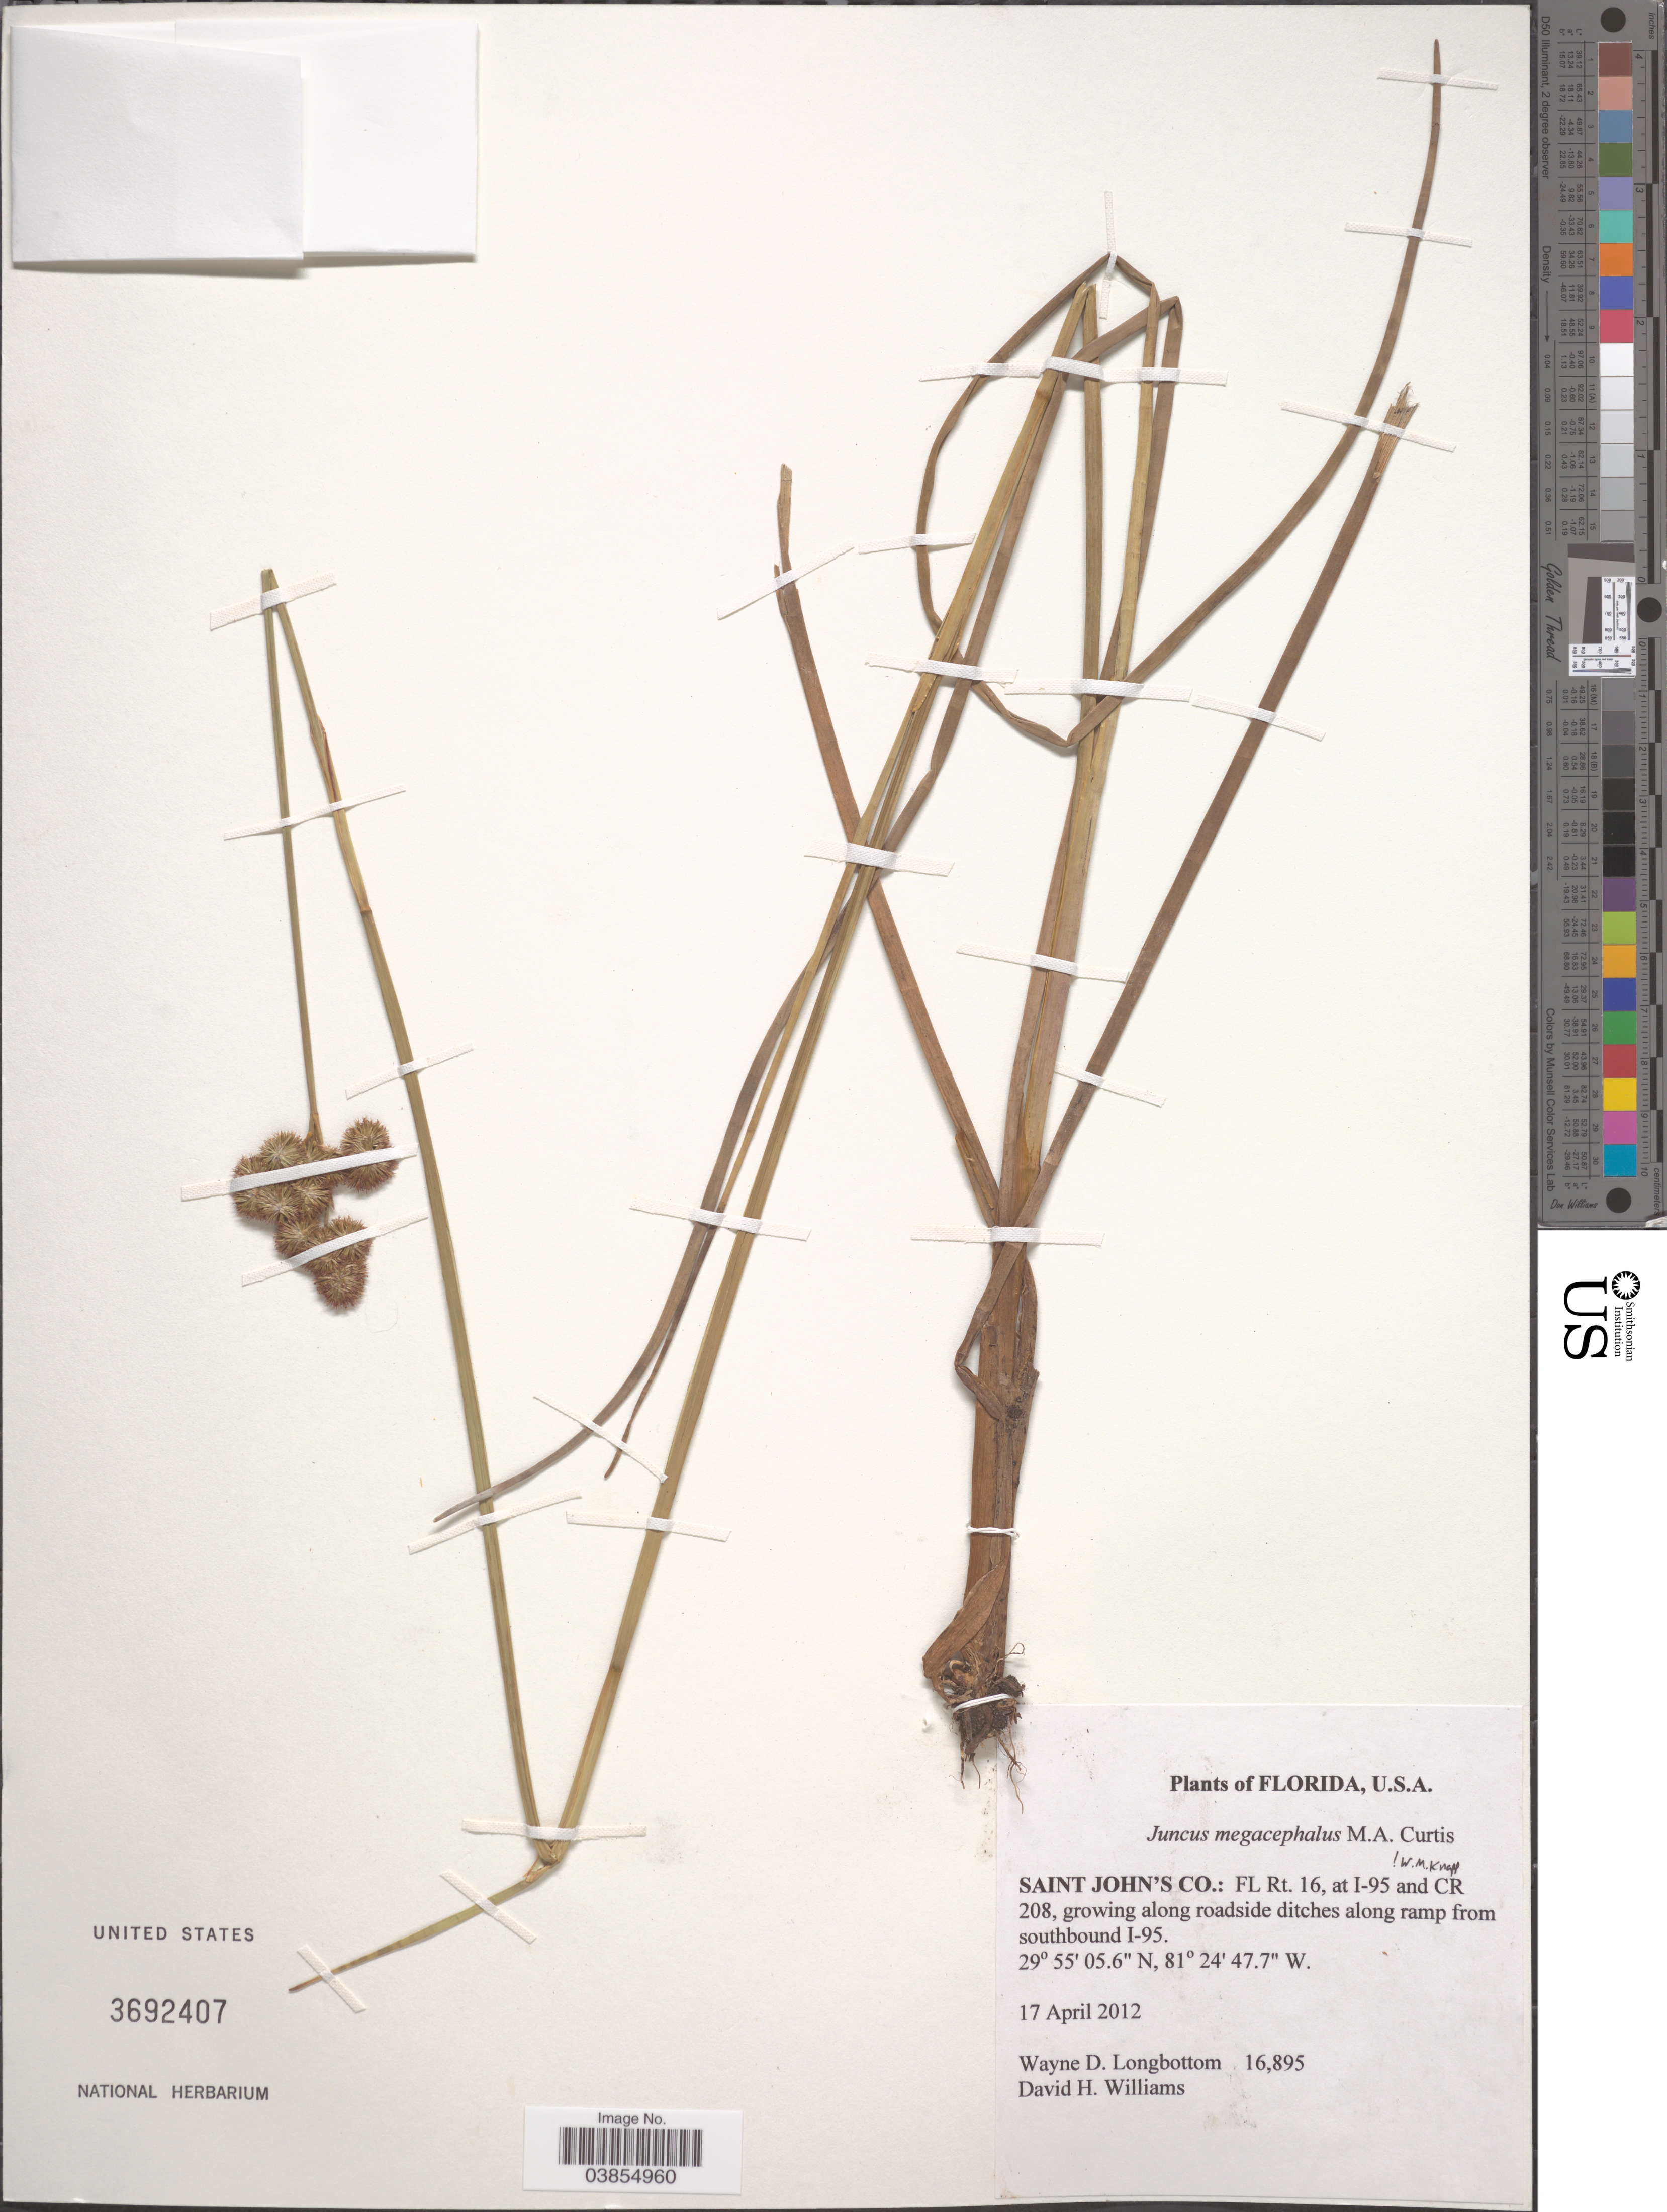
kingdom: Plantae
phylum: Tracheophyta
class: Liliopsida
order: Poales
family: Juncaceae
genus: Juncus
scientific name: Juncus megacephalus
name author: M.A. Curtis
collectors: W. D. Longbottom & D. H. Williams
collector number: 16895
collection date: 2012-04-17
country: United States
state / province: Florida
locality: Saint John's Co.: FL Rt. 16, at I-95 and CR 208, along roadside ditches along ramp from southbound I-95.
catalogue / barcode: US 3692407